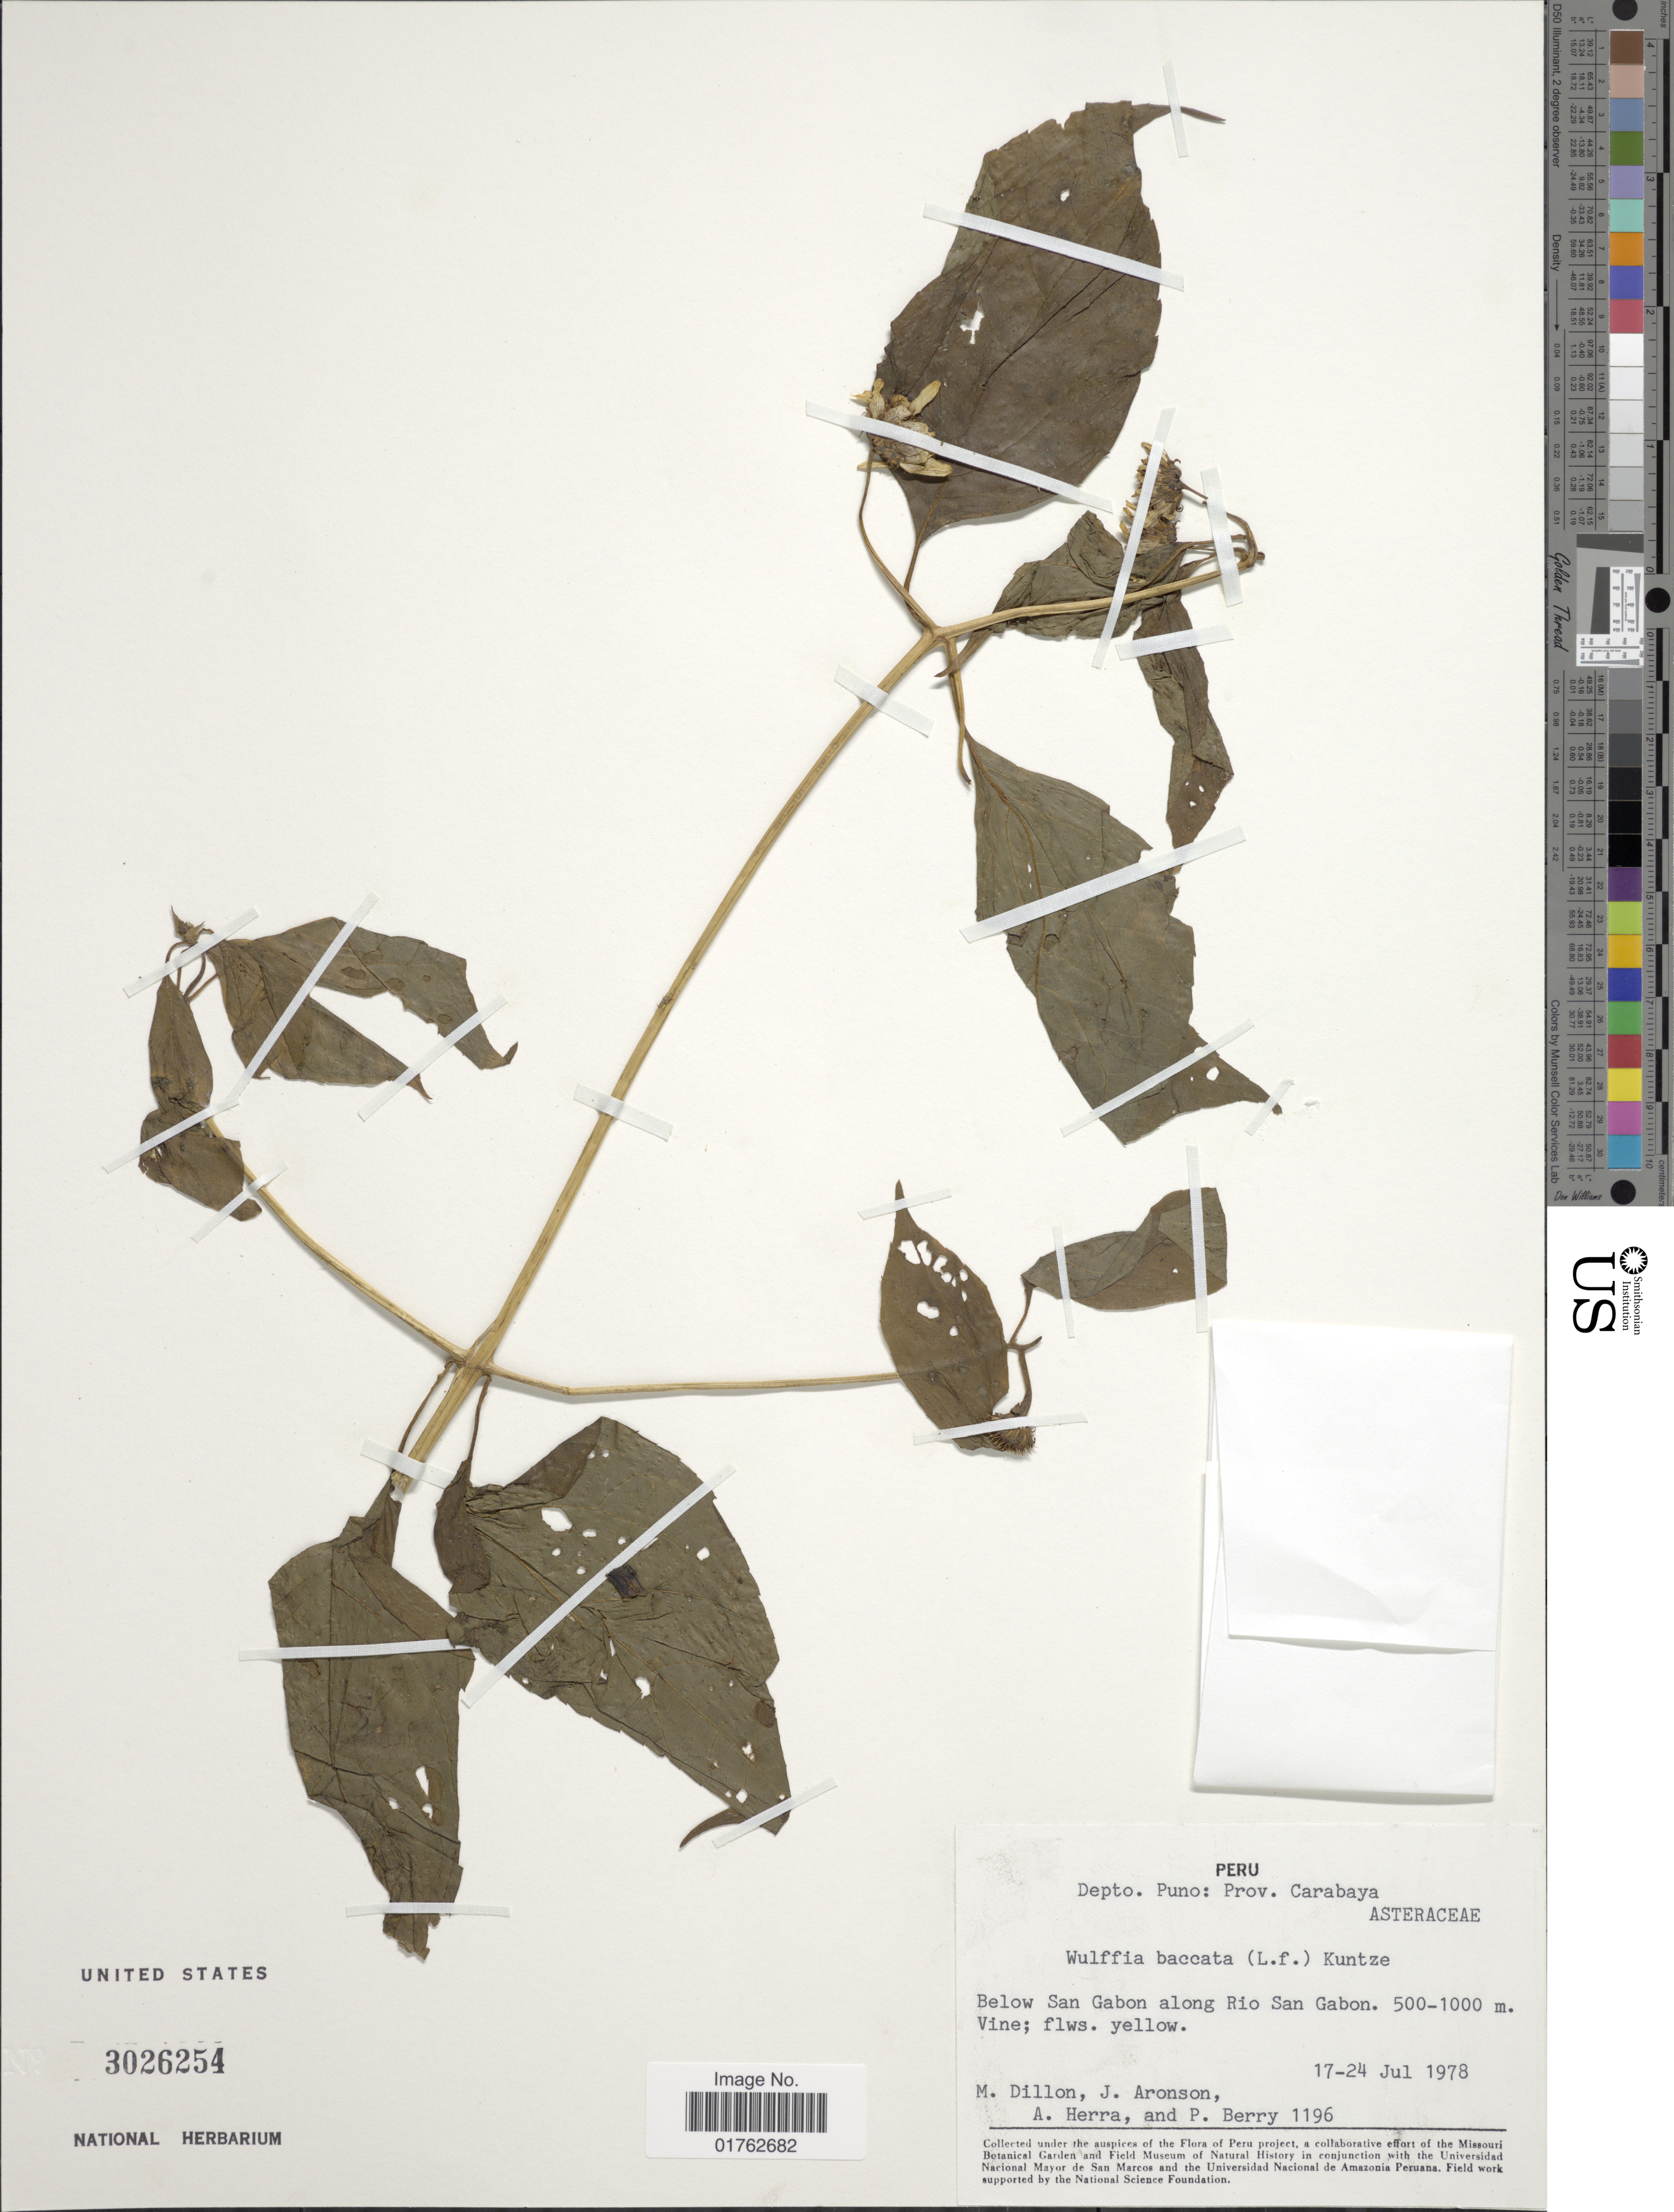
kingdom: Plantae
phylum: Tracheophyta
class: Magnoliopsida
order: Asterales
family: Asteraceae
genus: Wulffia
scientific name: Wulffia baccata var. baccata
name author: (L.) Kuntze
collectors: M. O. Dillon, J. Aronson, A. Herra & P. Berry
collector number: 1196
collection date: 1978-07-17/1978-07-24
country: Peru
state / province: Puno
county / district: Carabaya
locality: Dept. Puno: Prov. Carabaya, Below San Gabon along Rio San Gabon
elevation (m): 500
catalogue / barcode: US 3026254